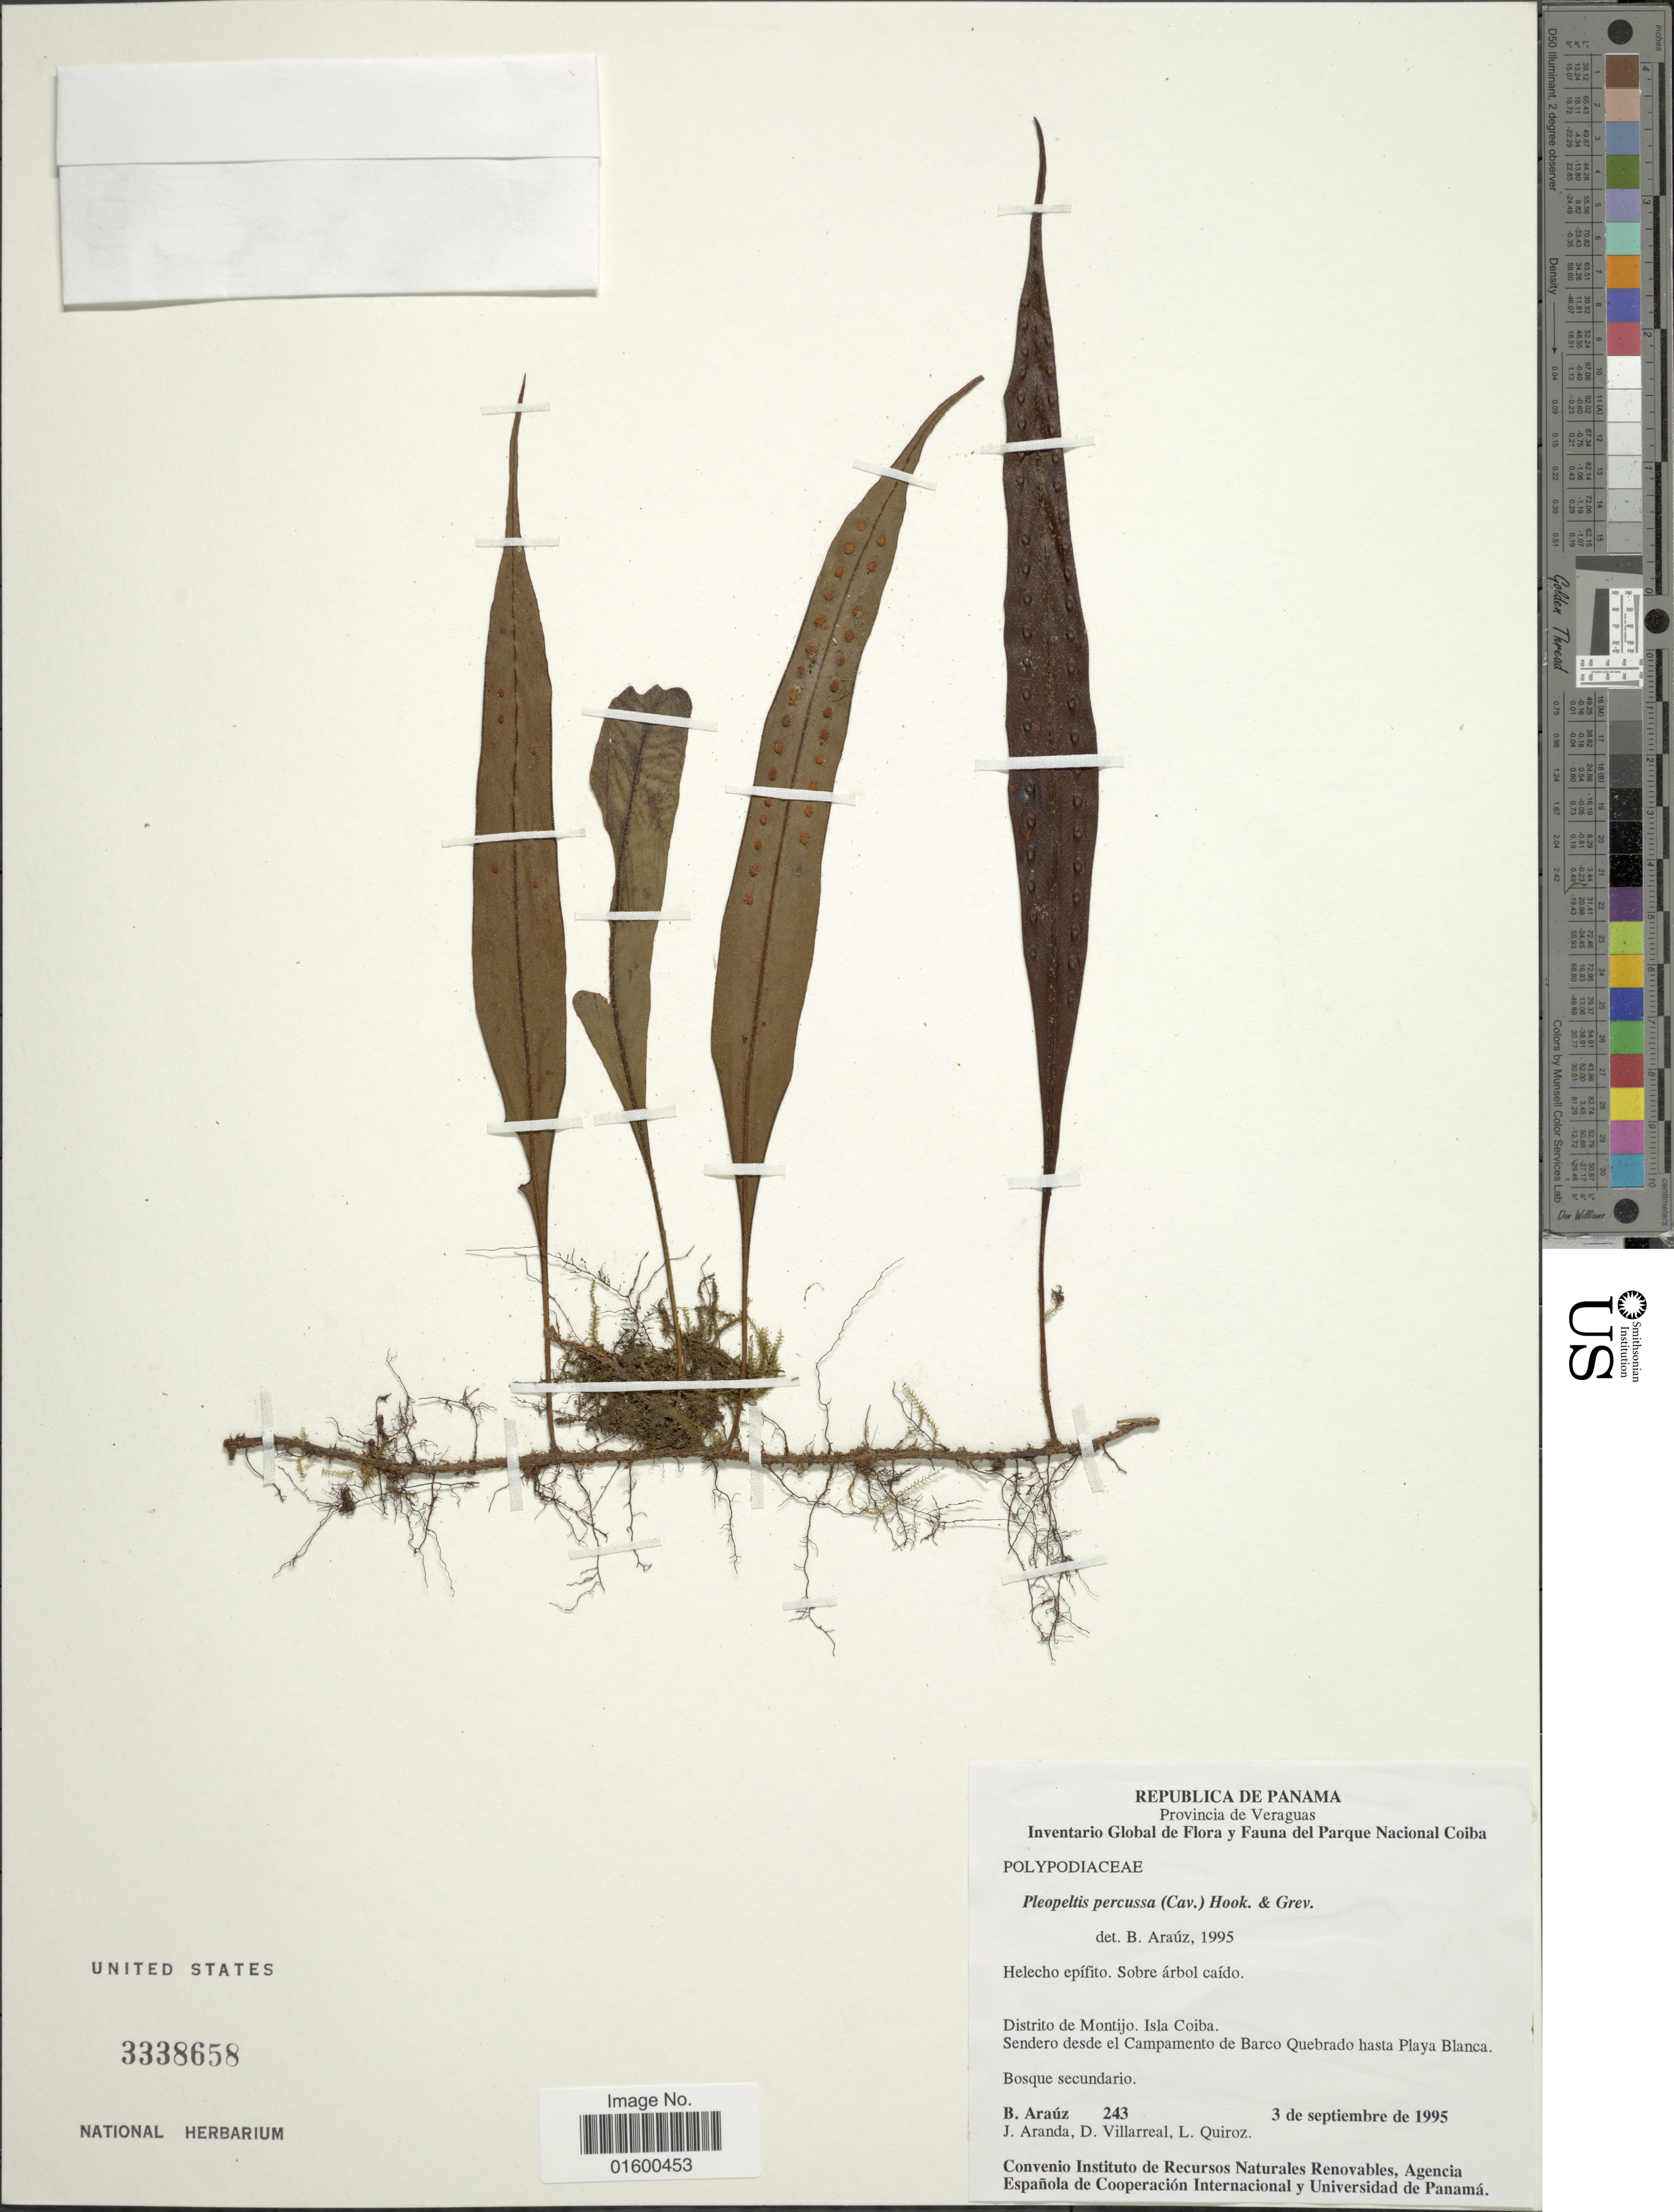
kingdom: Plantae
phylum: Tracheophyta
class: Polypodiopsida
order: Polypodiales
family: Polypodiaceae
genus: Microgramma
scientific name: Microgramma percussa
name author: (Cav.) de la Sota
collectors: B. Araúz, J. Aranda, D. Villarreal & L. Quiroz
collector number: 243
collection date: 1995-09-03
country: Panama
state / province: Veraguas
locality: Provincia de Veraguas, Distrito de Montijo, Isla Coiba, sendero desde el Campamentode Barco Quebrado hasta Playa Blanca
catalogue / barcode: US 3338658